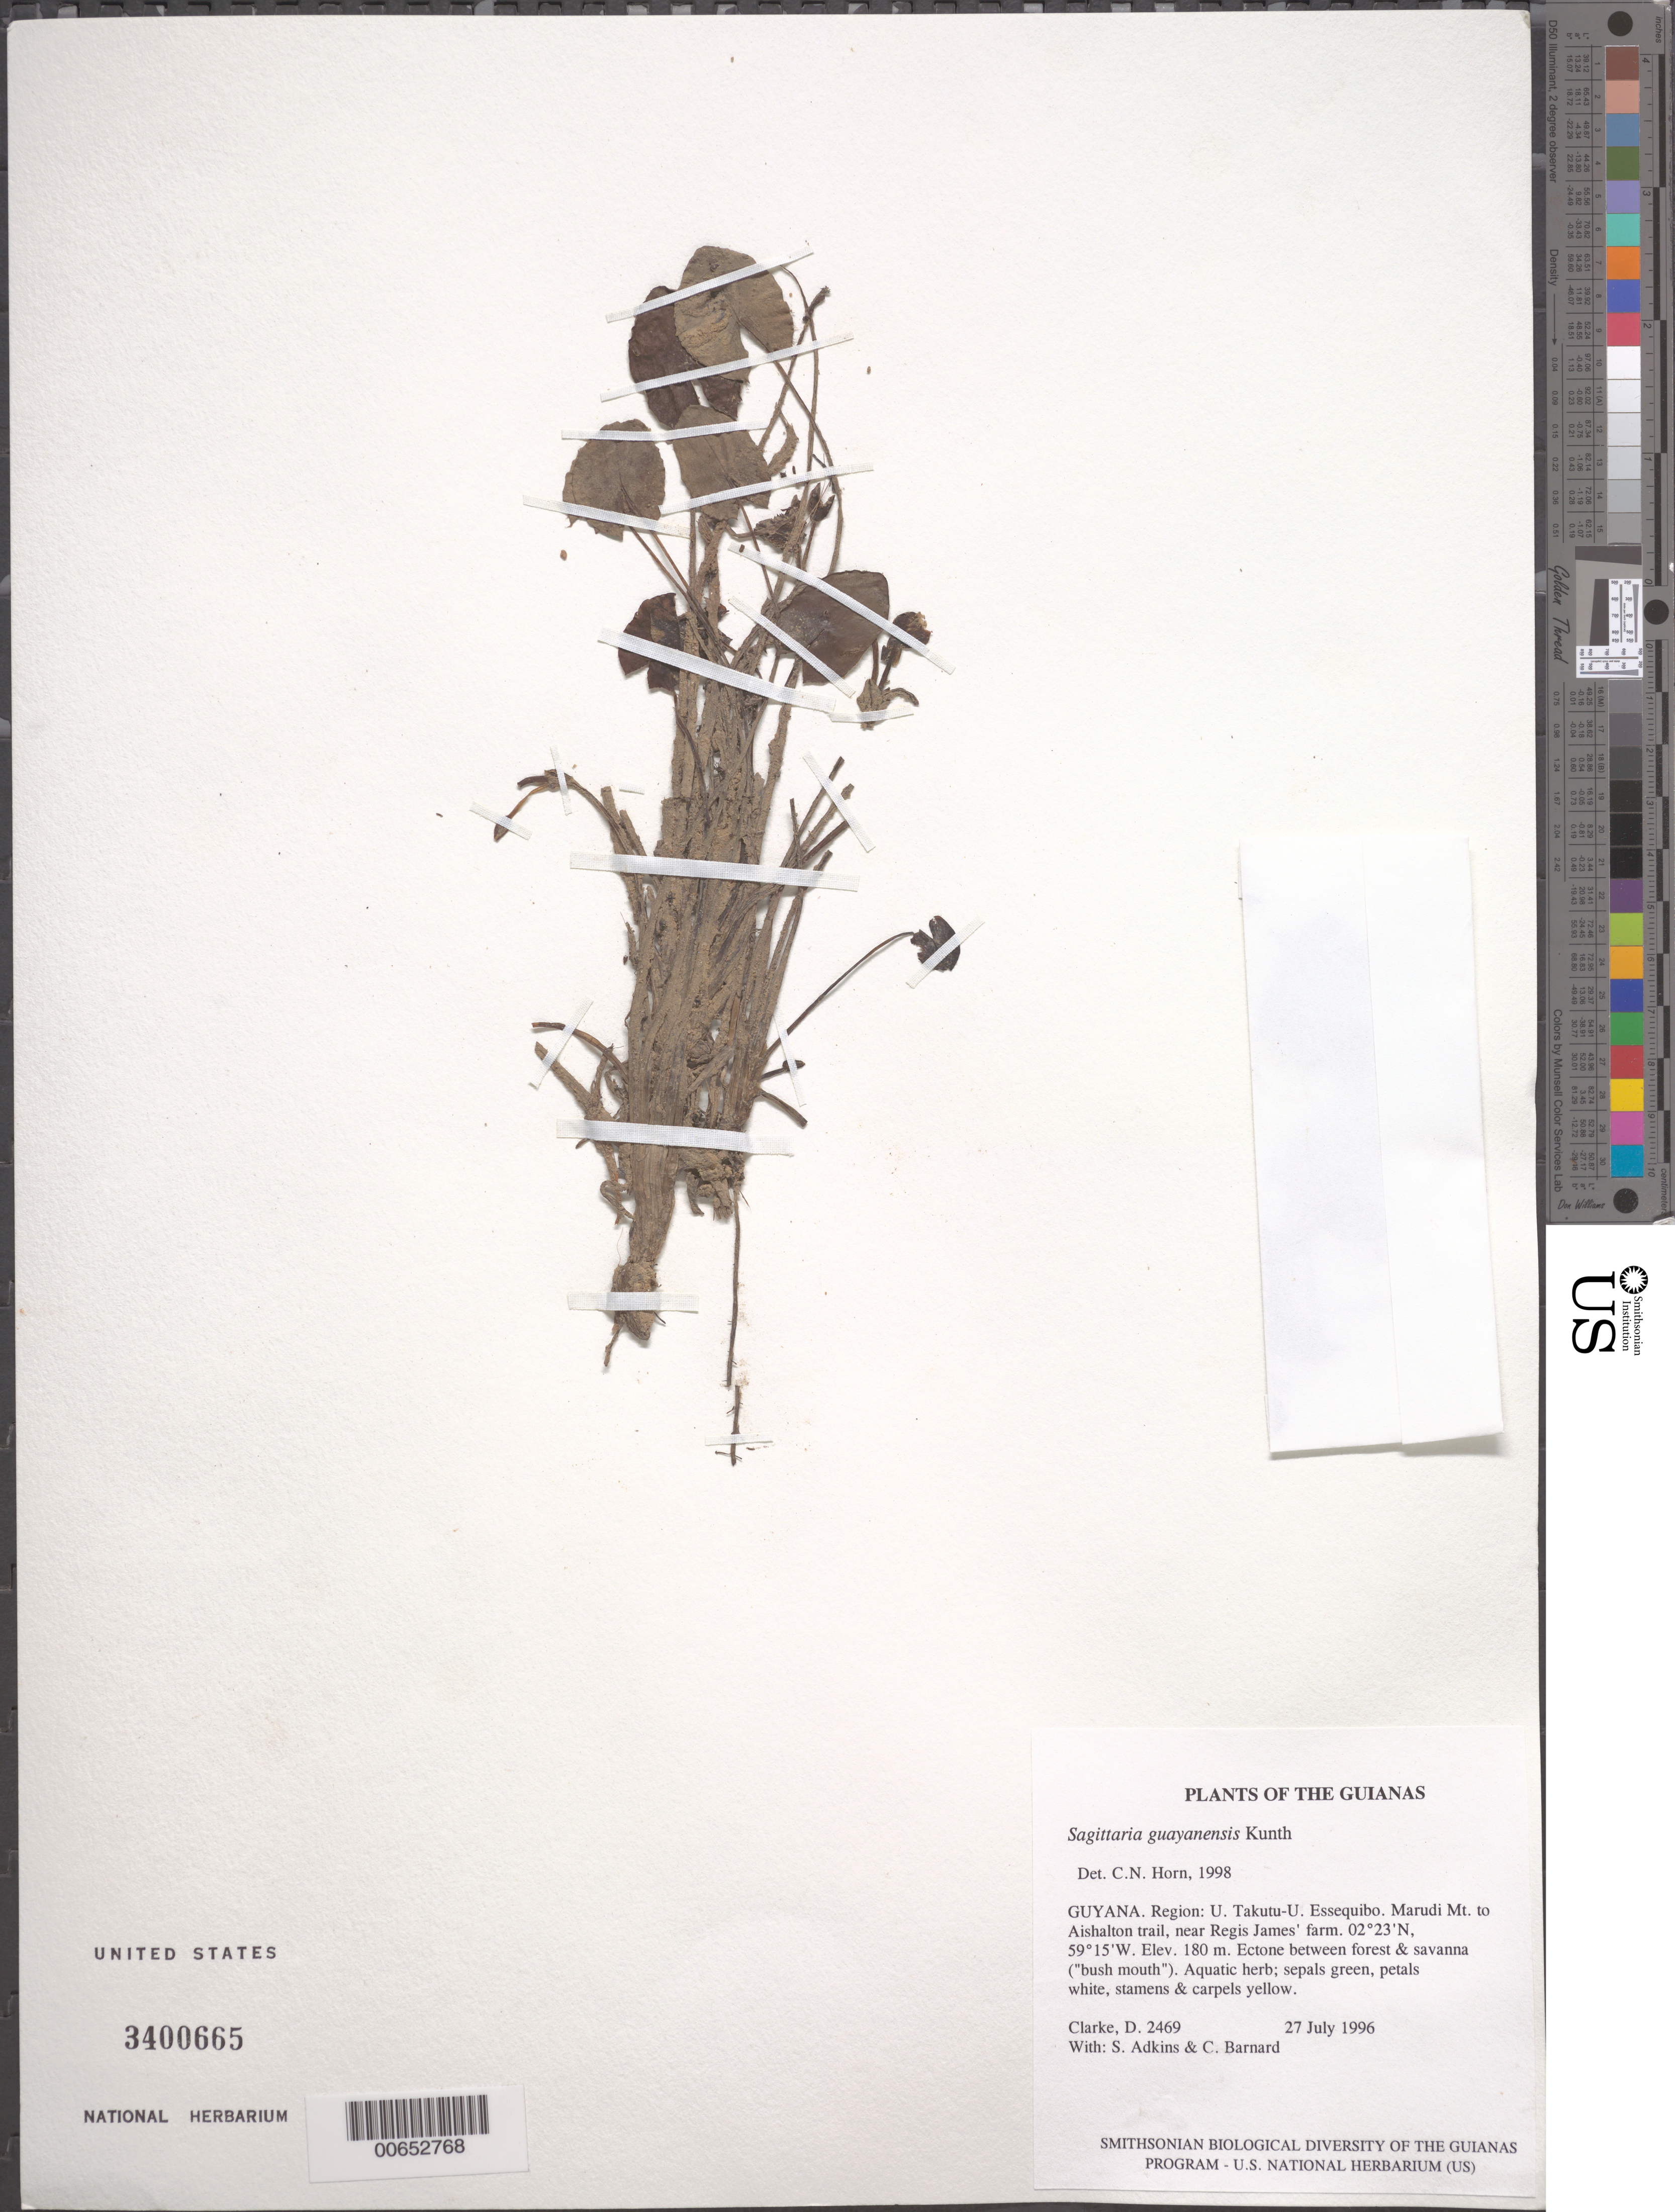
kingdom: Plantae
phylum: Tracheophyta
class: Liliopsida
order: Alismatales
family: Alismataceae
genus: Sagittaria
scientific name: Sagittaria guayanensis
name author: Kunth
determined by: Horn, Charles N.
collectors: H. D. Clarke, S. Adkins & C. Bernard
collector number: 2469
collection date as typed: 27 July 1996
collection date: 1996-07-27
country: Guyana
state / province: U. Takutu-U. Essequibo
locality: Marudi Mt. to Aishalton trail, near Regis James' farm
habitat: Ecotone between forest & savanna ("bush mouth")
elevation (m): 180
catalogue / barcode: US 3400665